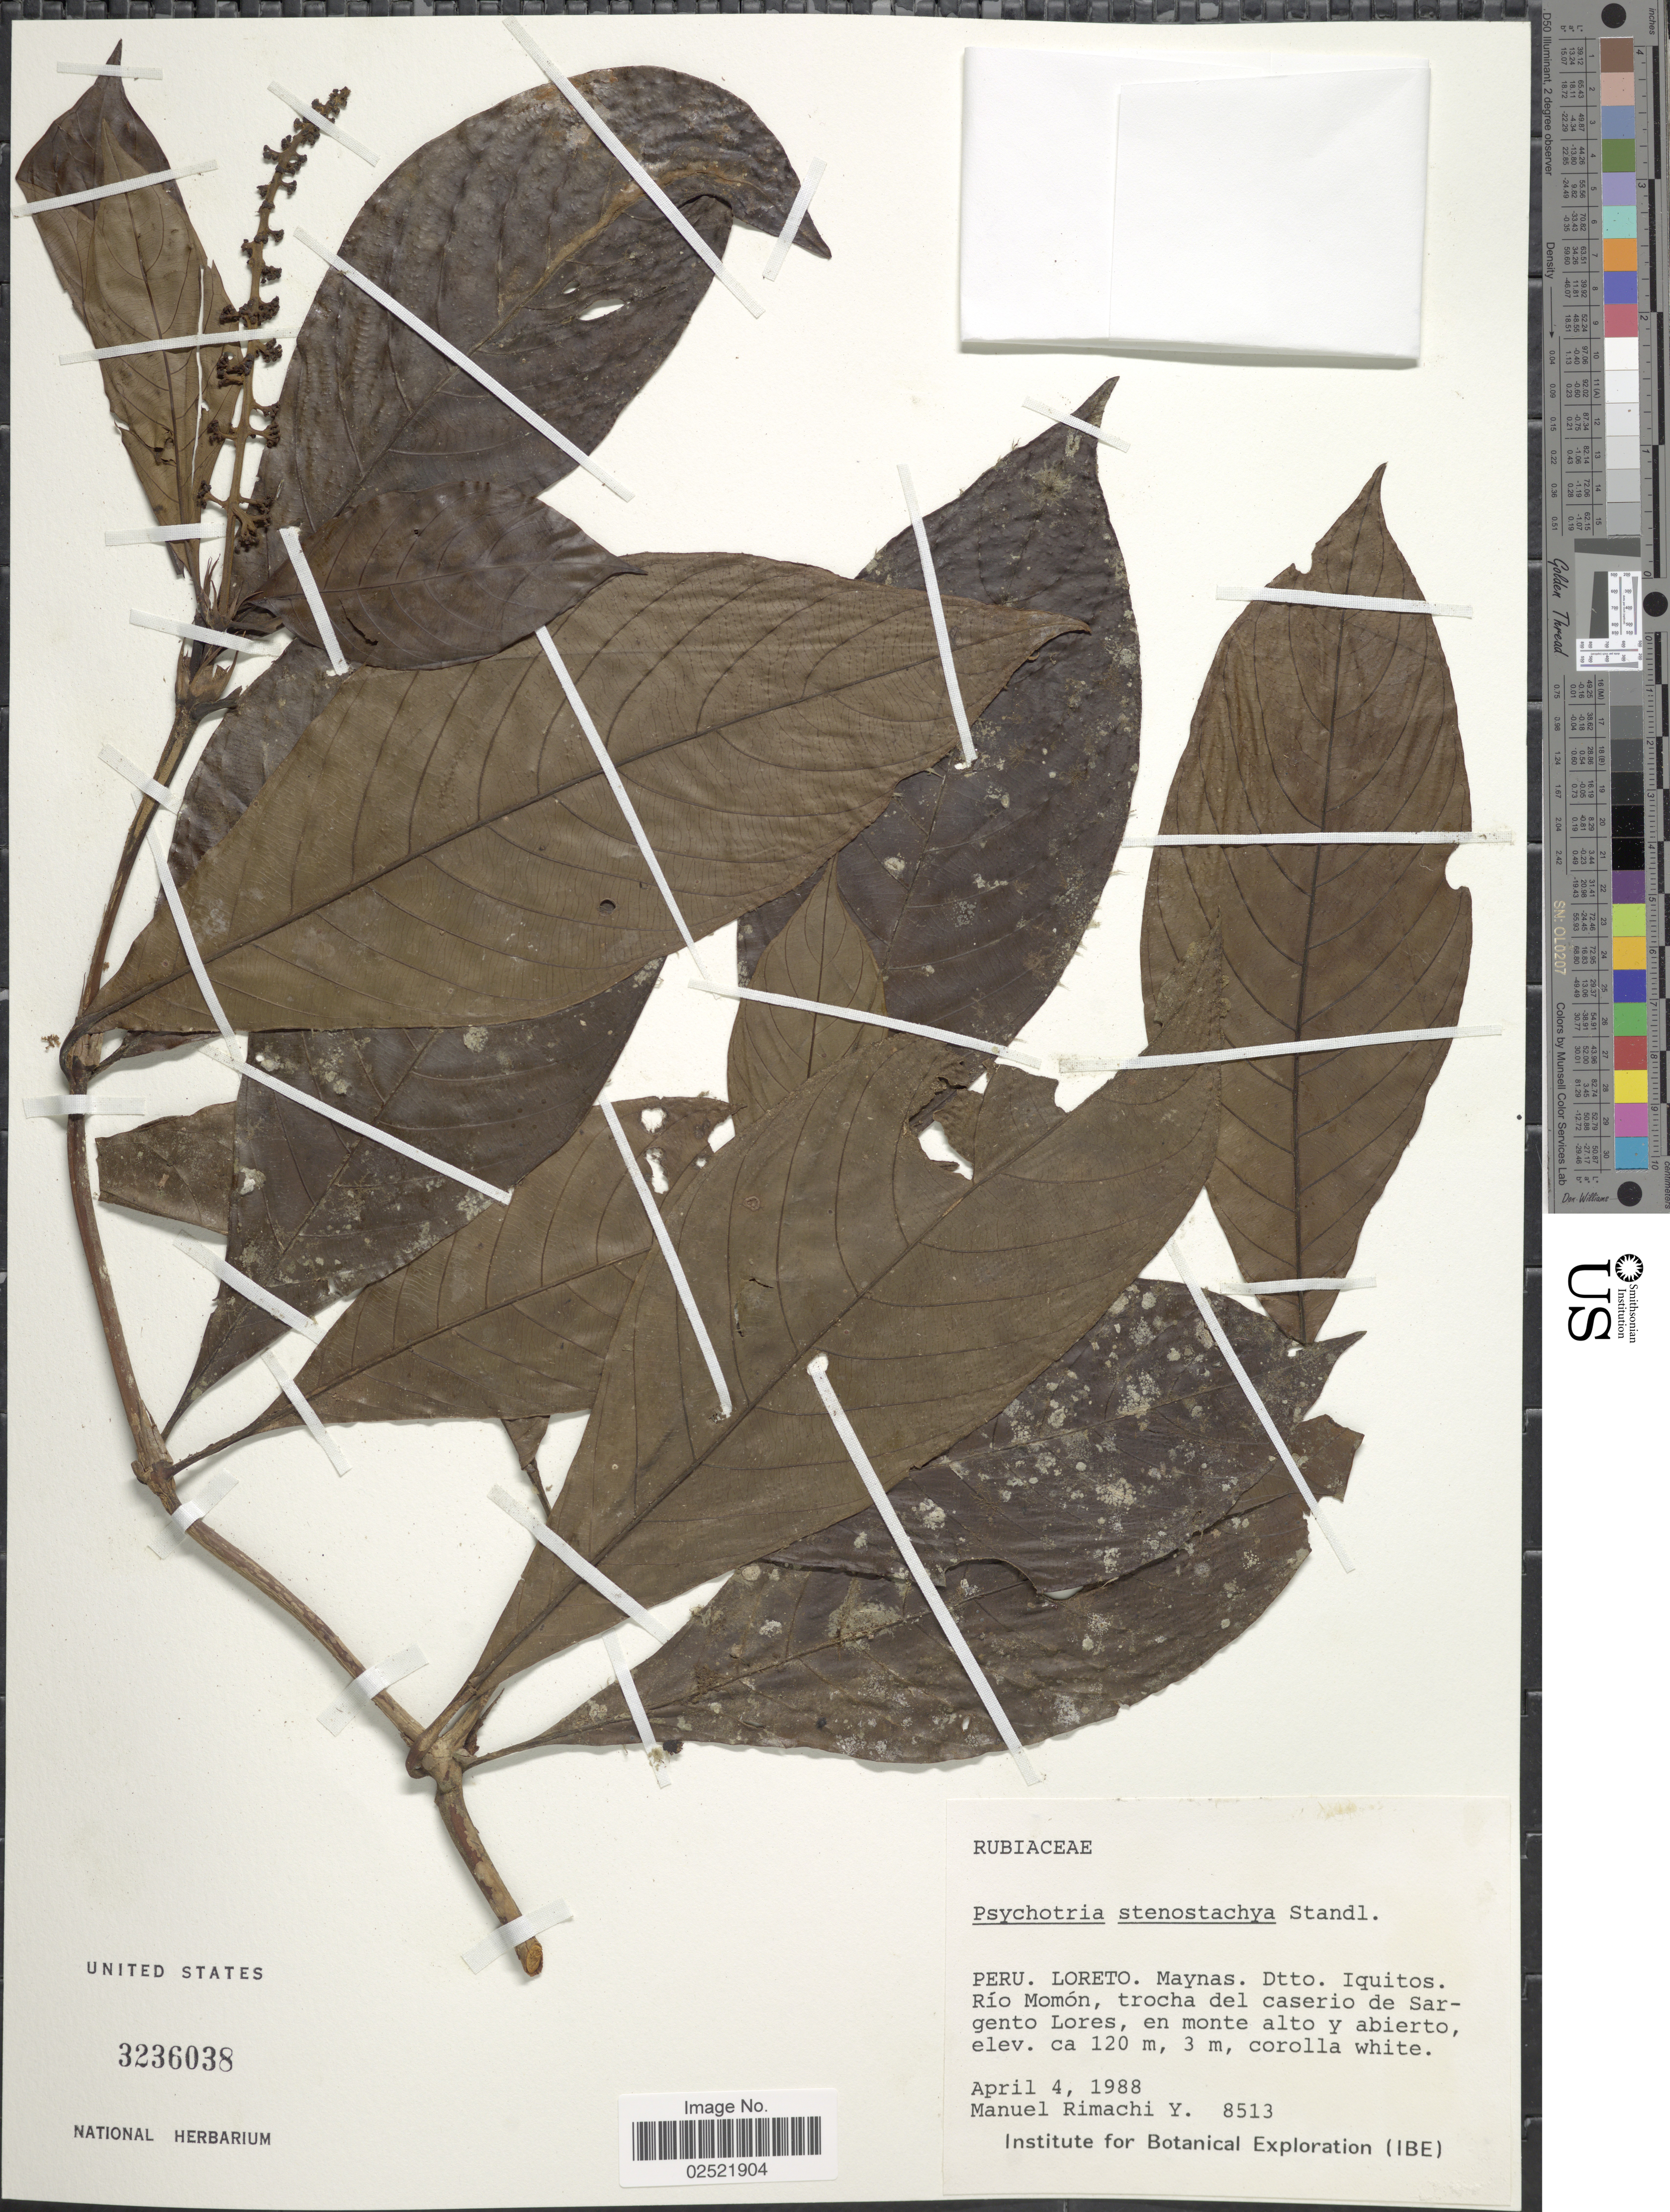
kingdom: Plantae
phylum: Tracheophyta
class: Magnoliopsida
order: Gentianales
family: Rubiaceae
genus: Psychotria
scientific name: Psychotria stenostachya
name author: Standl.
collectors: M. Rimachi Y.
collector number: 8513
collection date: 1988-04-04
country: Peru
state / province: Loreto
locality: Maynas, Dtto. Iquitos, Rio Momon, trocha del caserio de Sargento Lores, en monte alto y abierto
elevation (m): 120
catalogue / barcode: US 3236038